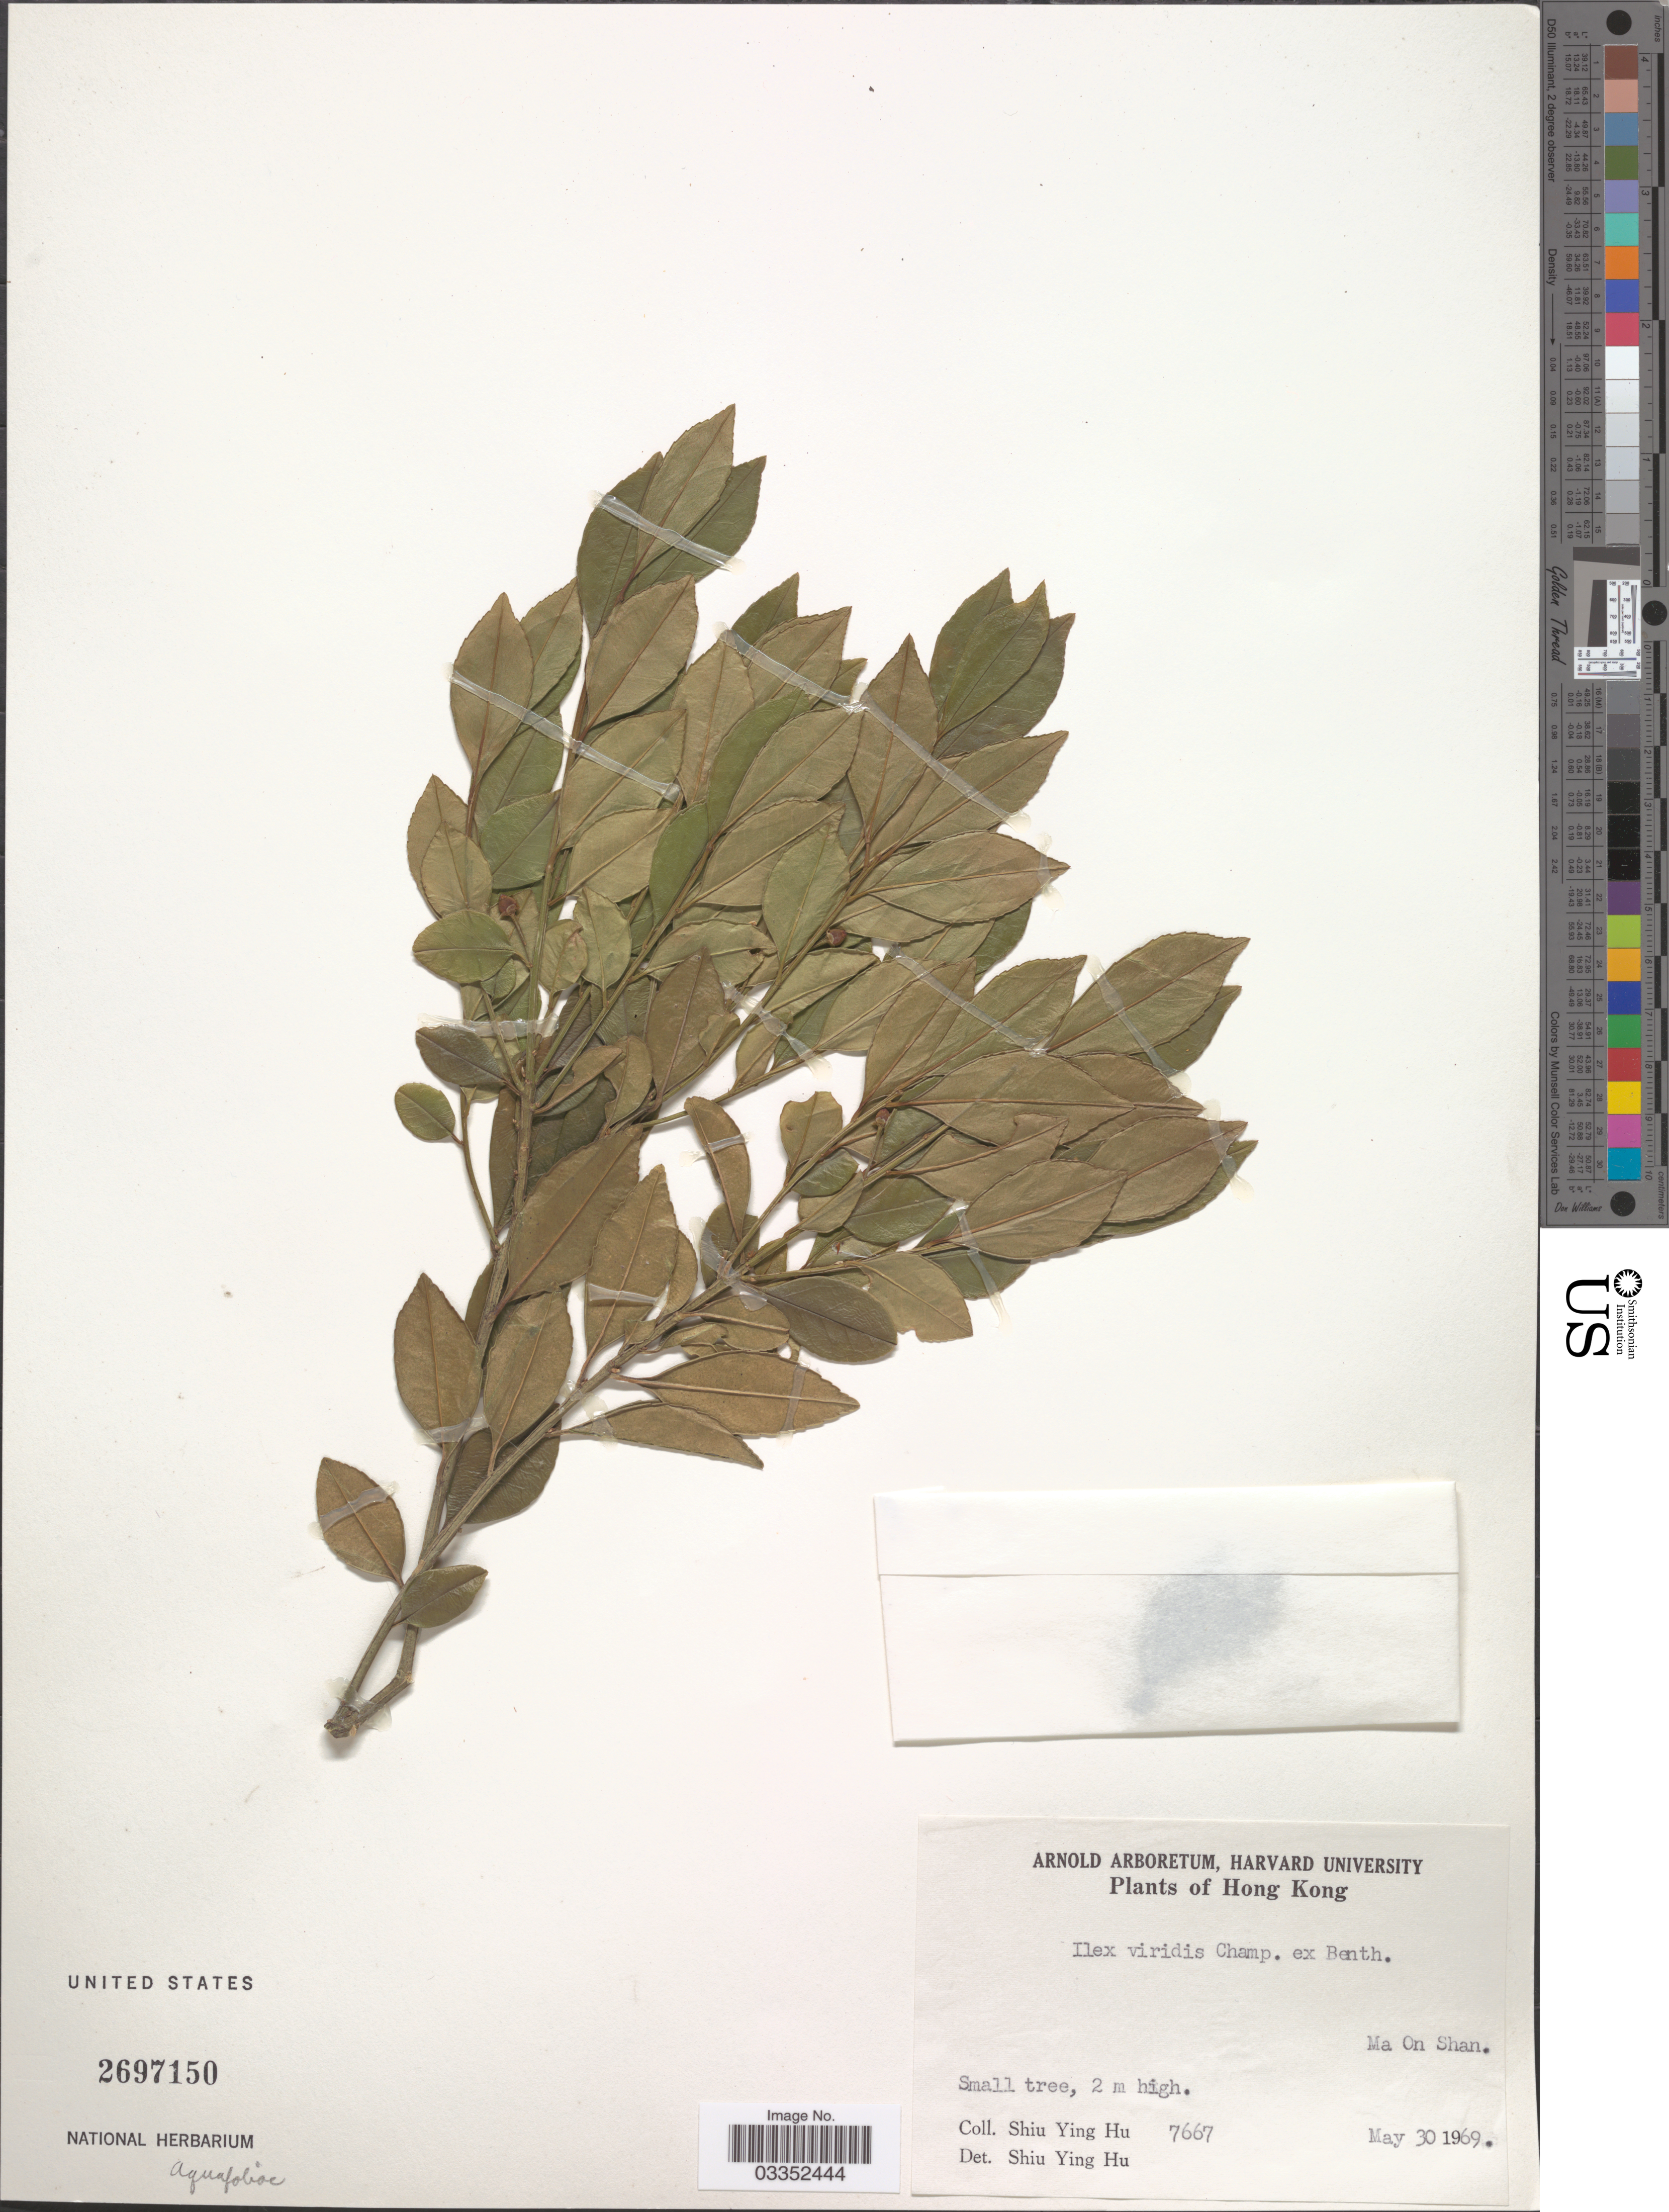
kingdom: Plantae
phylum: Tracheophyta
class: Magnoliopsida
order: Aquifoliales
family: Aquifoliaceae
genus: Ilex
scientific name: Ilex viridis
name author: Champ. ex Benth.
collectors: S. Y. Hu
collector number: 7667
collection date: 1969-05-30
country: China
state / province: Hong Kong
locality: Ma On Shan.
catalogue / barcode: US 2697150